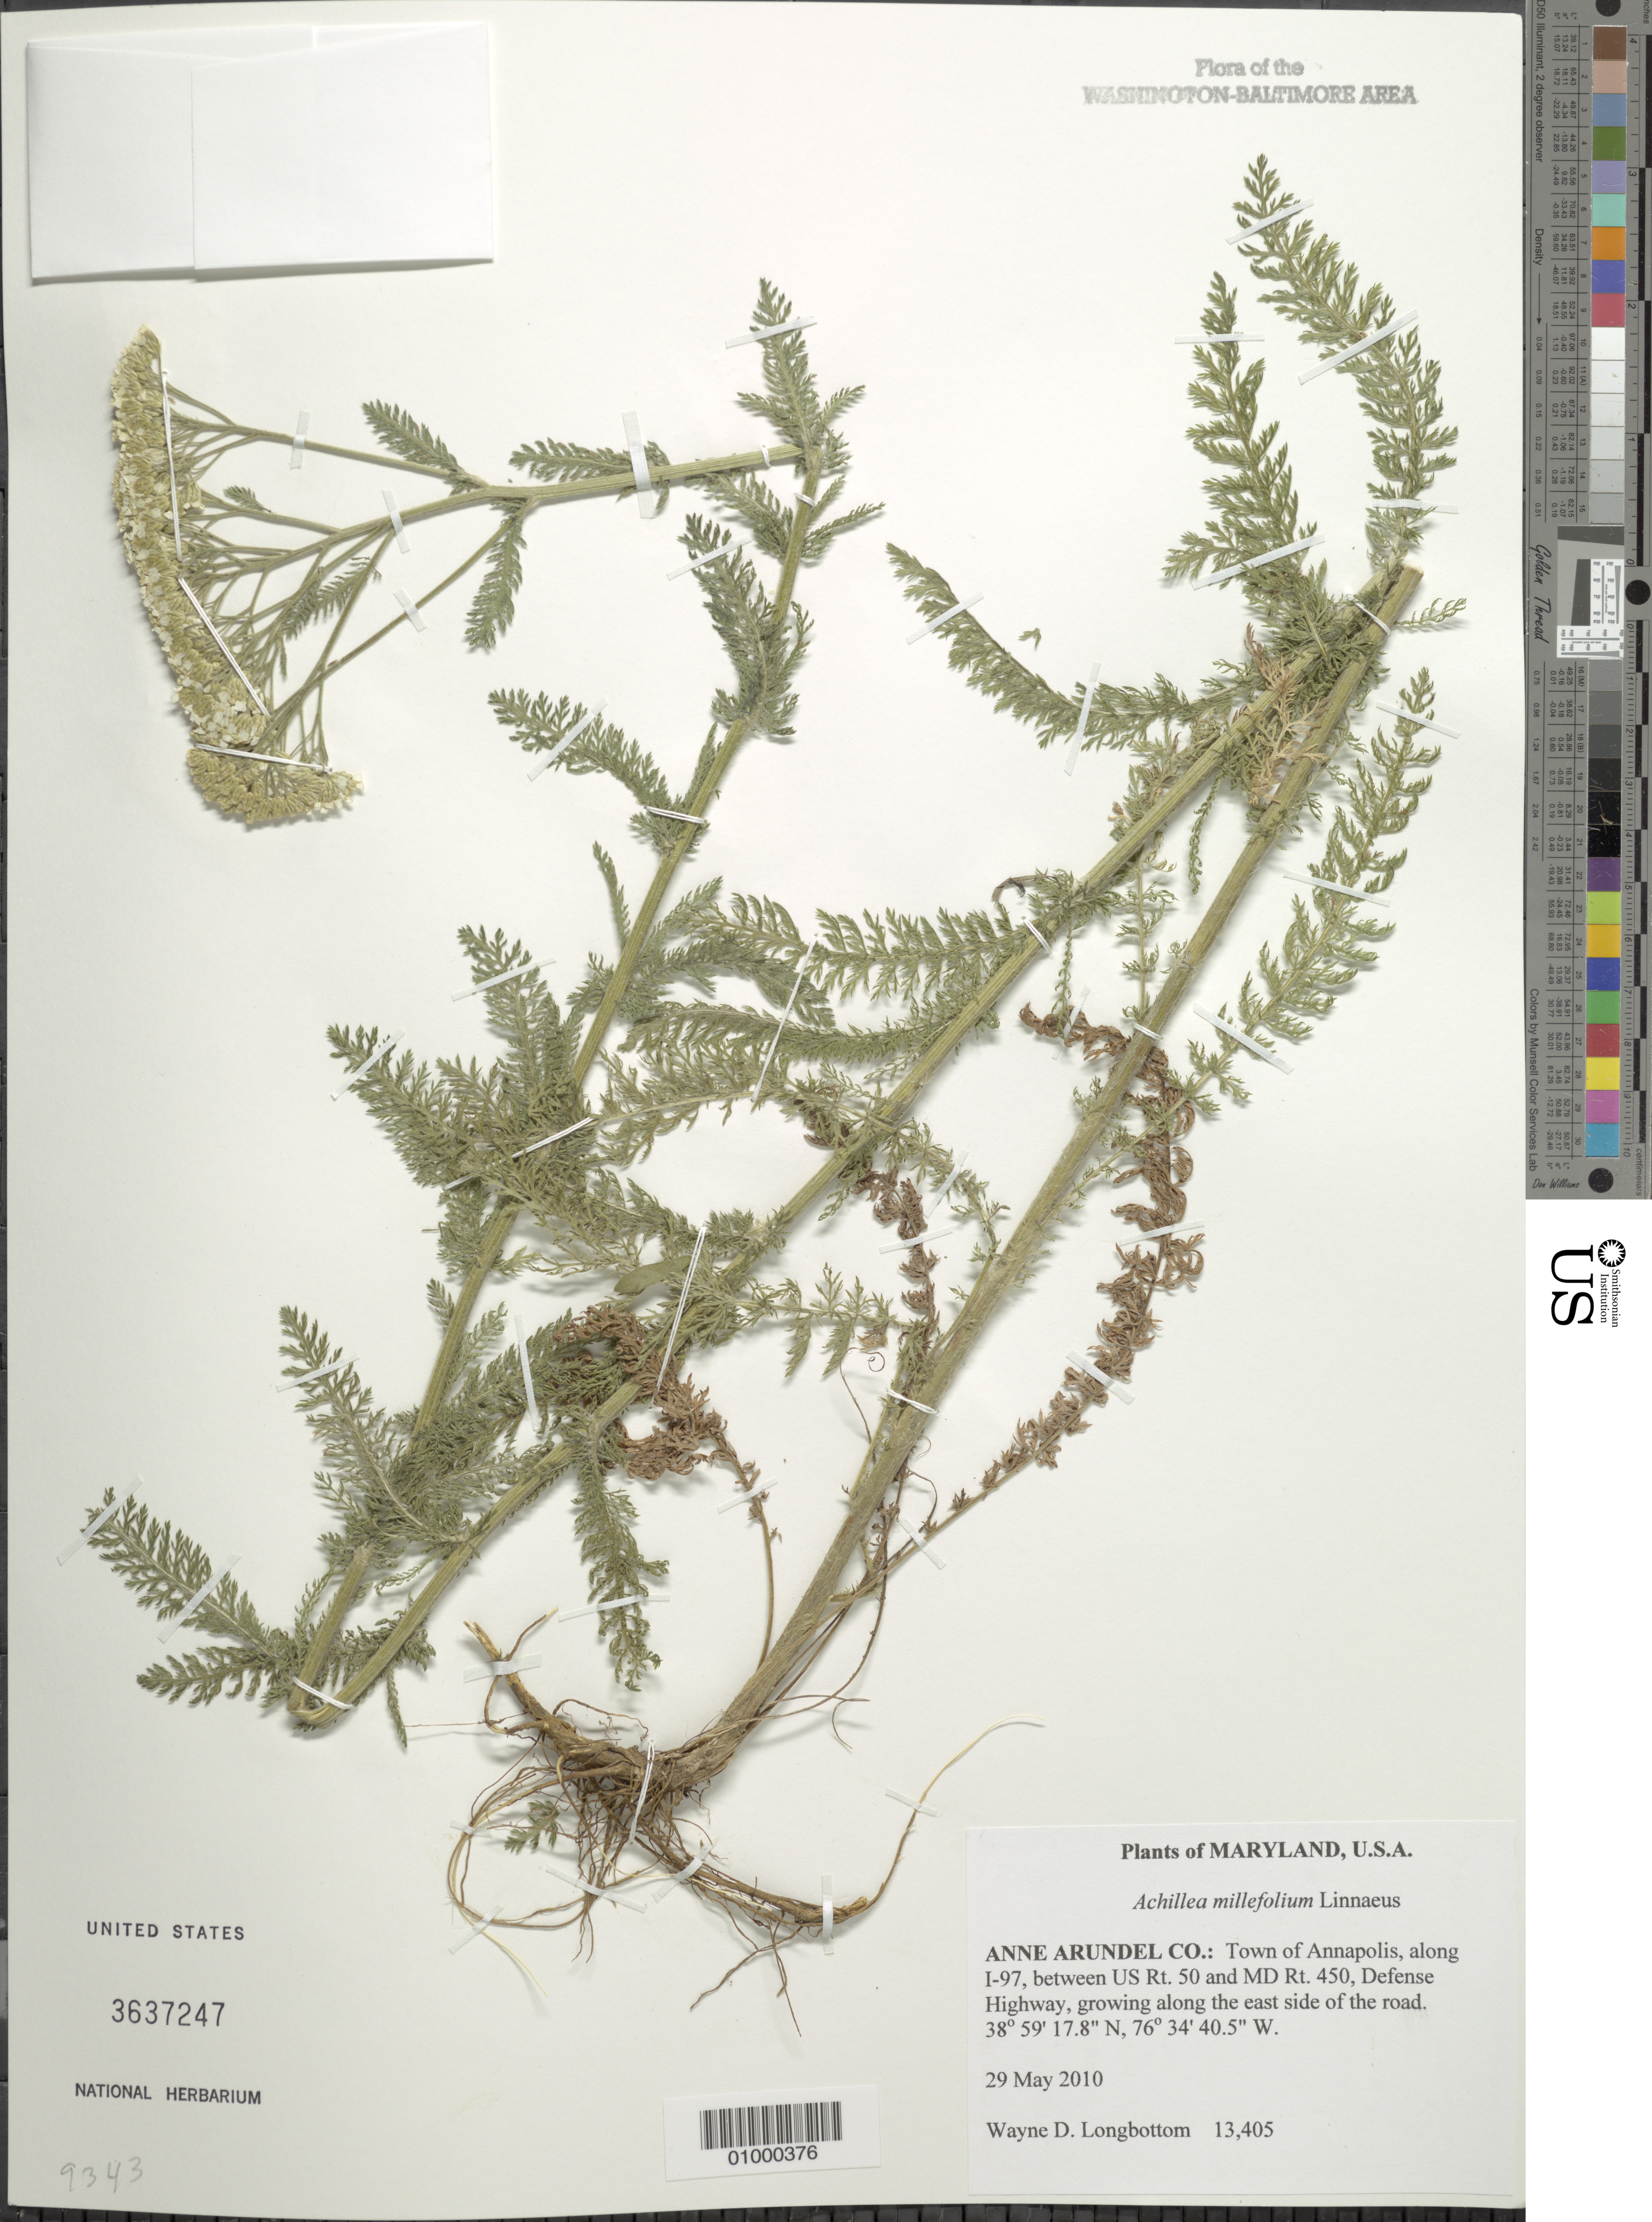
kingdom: Plantae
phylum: Tracheophyta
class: Magnoliopsida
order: Asterales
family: Asteraceae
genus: Achillea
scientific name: Achillea millefolium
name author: L.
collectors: W. D. Longbottom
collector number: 13405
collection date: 2010-05-29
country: United States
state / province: Maryland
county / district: Anne Arundel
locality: Town of Annapolis, along I-97, between US Rt. 50 and MD Rt. 450, Defense Highway, growing along the east side of the road.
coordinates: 38 59 17.8 N, 76 34 40.5 W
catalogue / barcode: US 3637247